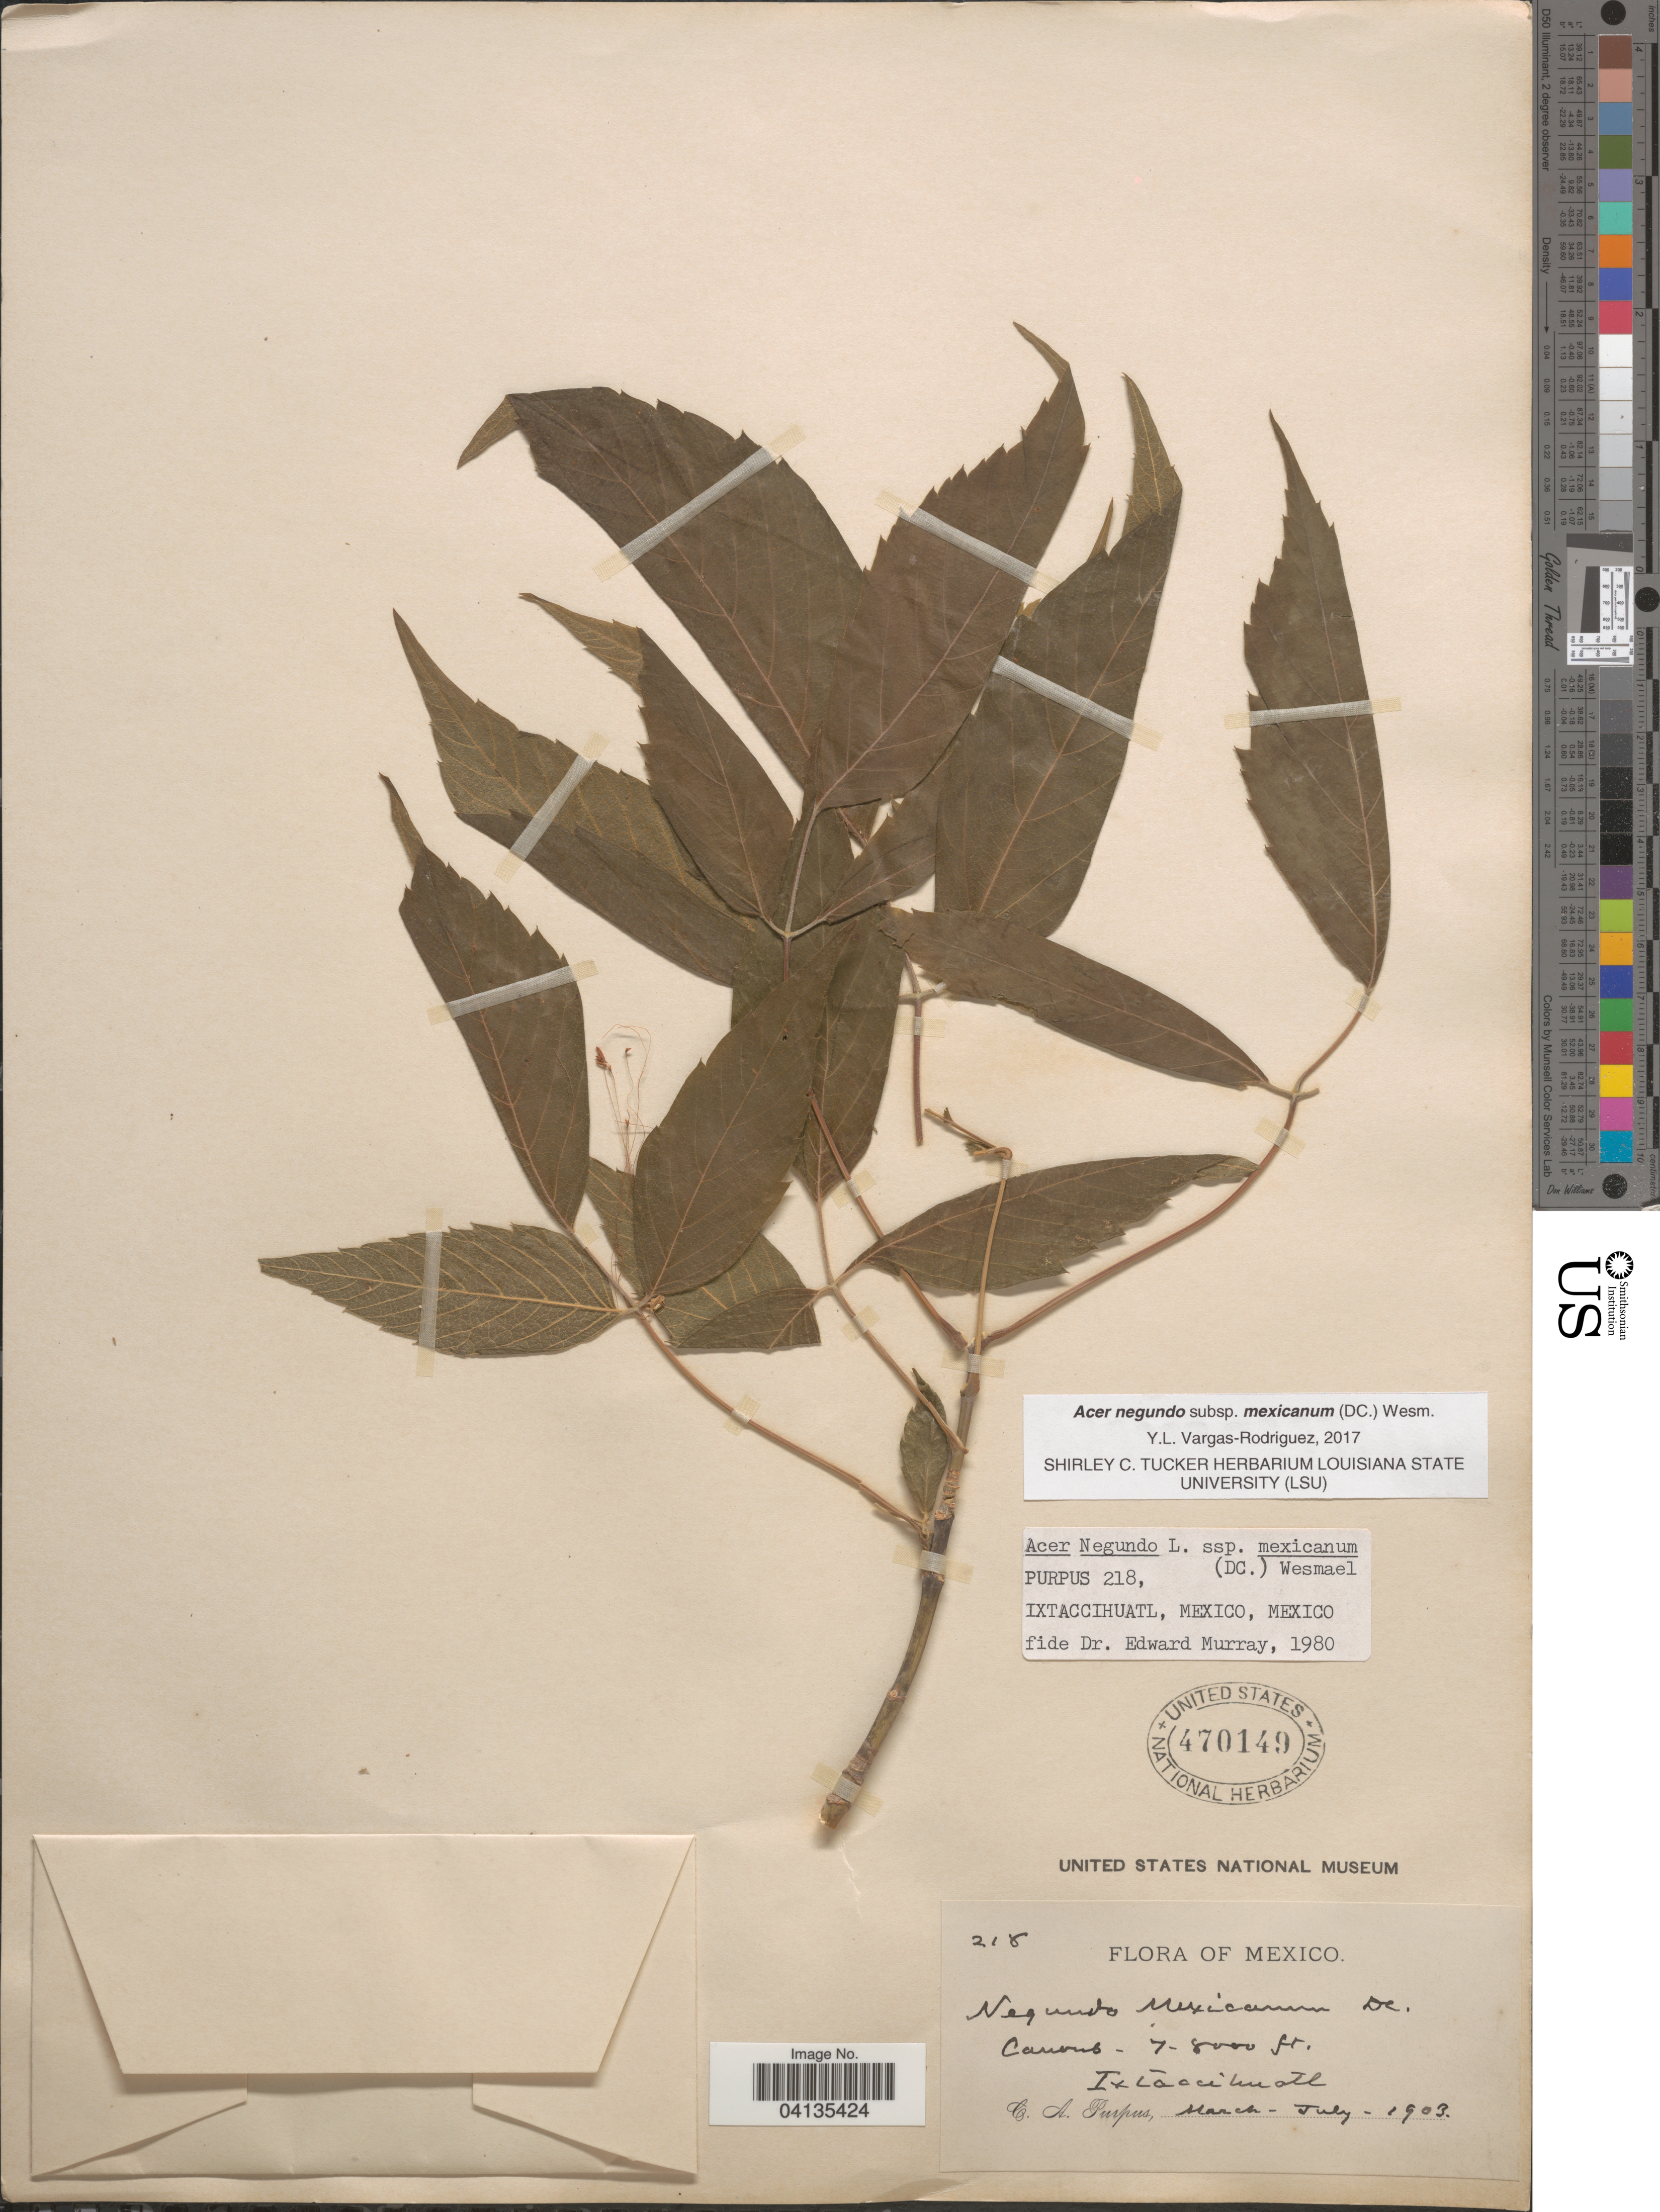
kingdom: Plantae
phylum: Tracheophyta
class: Magnoliopsida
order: Sapindales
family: Sapindaceae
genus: Acer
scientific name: Acer negundo subsp. mexicanum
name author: (DC.) Wesm.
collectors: C. A. Purpus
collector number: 218*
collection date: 1903-03/1903-07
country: Mexico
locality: Canoub [interpreted]. Ixtaccíhuatl.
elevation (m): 2134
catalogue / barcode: US 470149